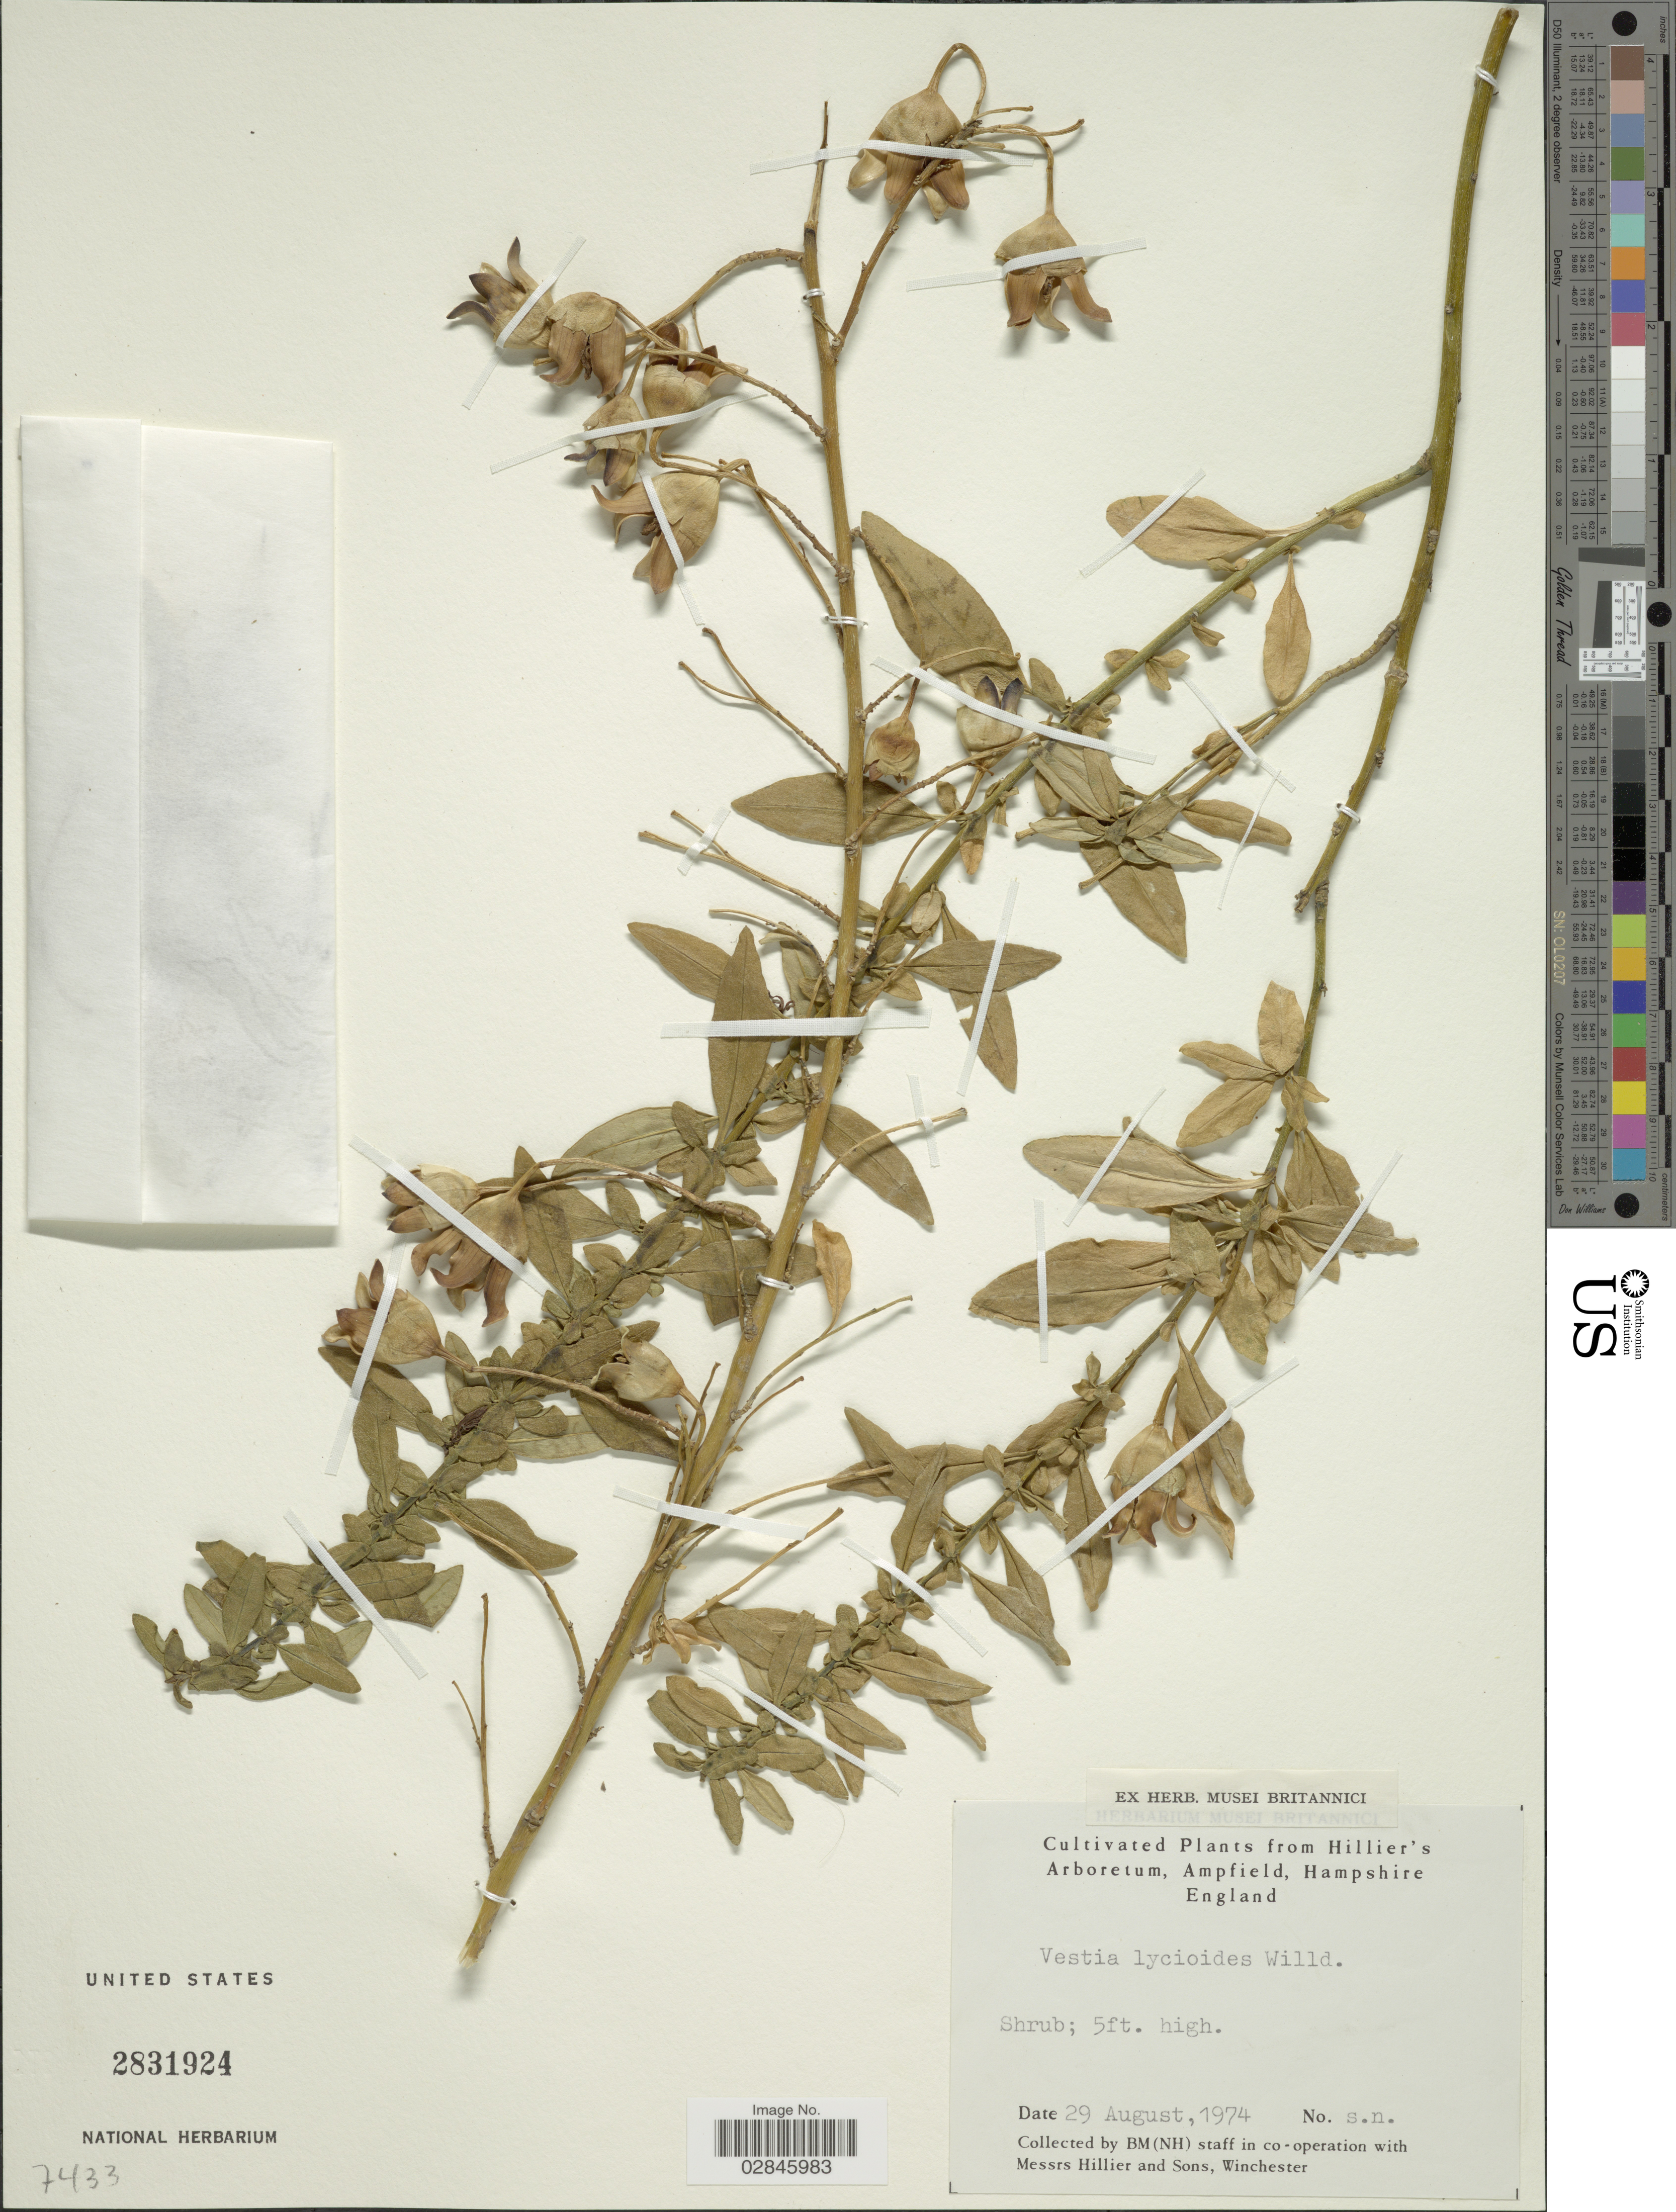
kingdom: Plantae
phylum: Tracheophyta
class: Magnoliopsida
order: Solanales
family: Solanaceae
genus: Vestia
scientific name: Vestia foetida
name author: Hoffmanns.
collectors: BM (NH) Staff, Hillier & et al.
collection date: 1974-08-29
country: United Kingdom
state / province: England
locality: Hillier's Arboretum, Ampfield, Hampshire England.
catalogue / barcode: US 2831924